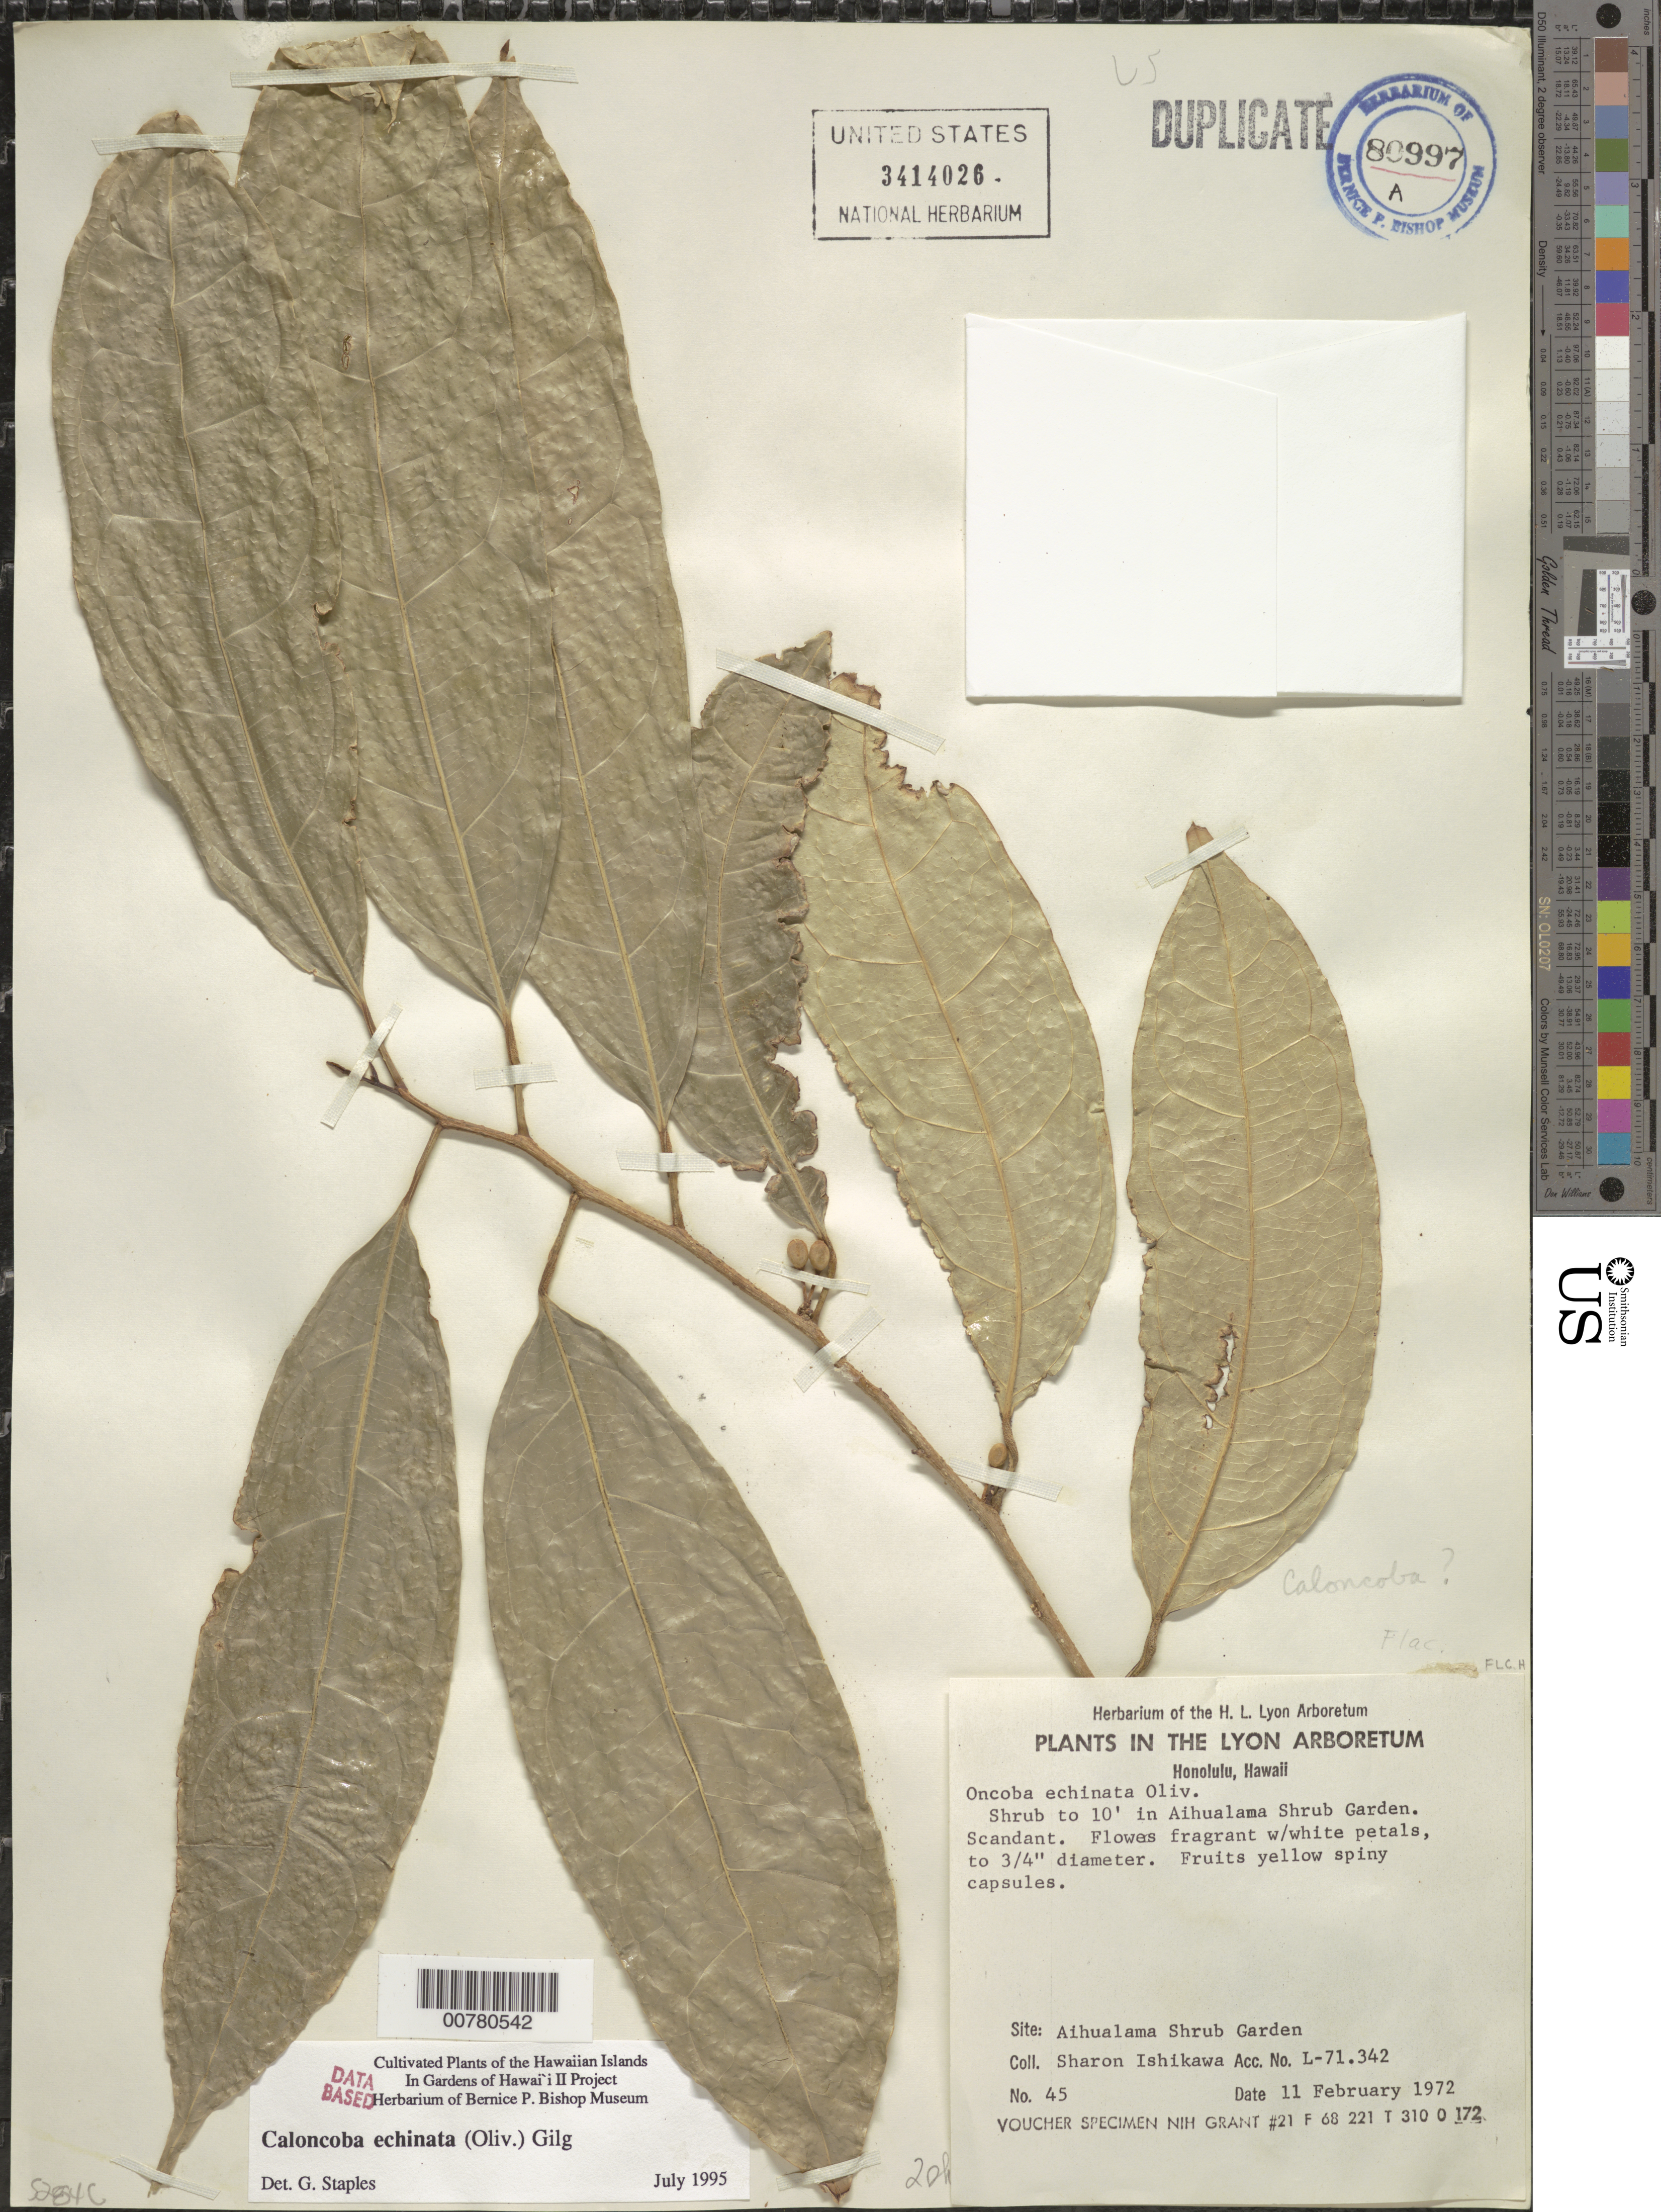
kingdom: Plantae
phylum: Tracheophyta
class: Magnoliopsida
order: Malpighiales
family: Achariaceae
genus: Caloncoba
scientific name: Caloncoba echinata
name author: (Oliv.) Gilg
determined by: Staples, G. W.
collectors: S. Ishikawa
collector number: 45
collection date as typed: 11 Feb 1972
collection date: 1972-02-11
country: United States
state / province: Hawaii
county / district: Honolulu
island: Oahu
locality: Aihualama Shrub Garden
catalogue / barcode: US 3414026